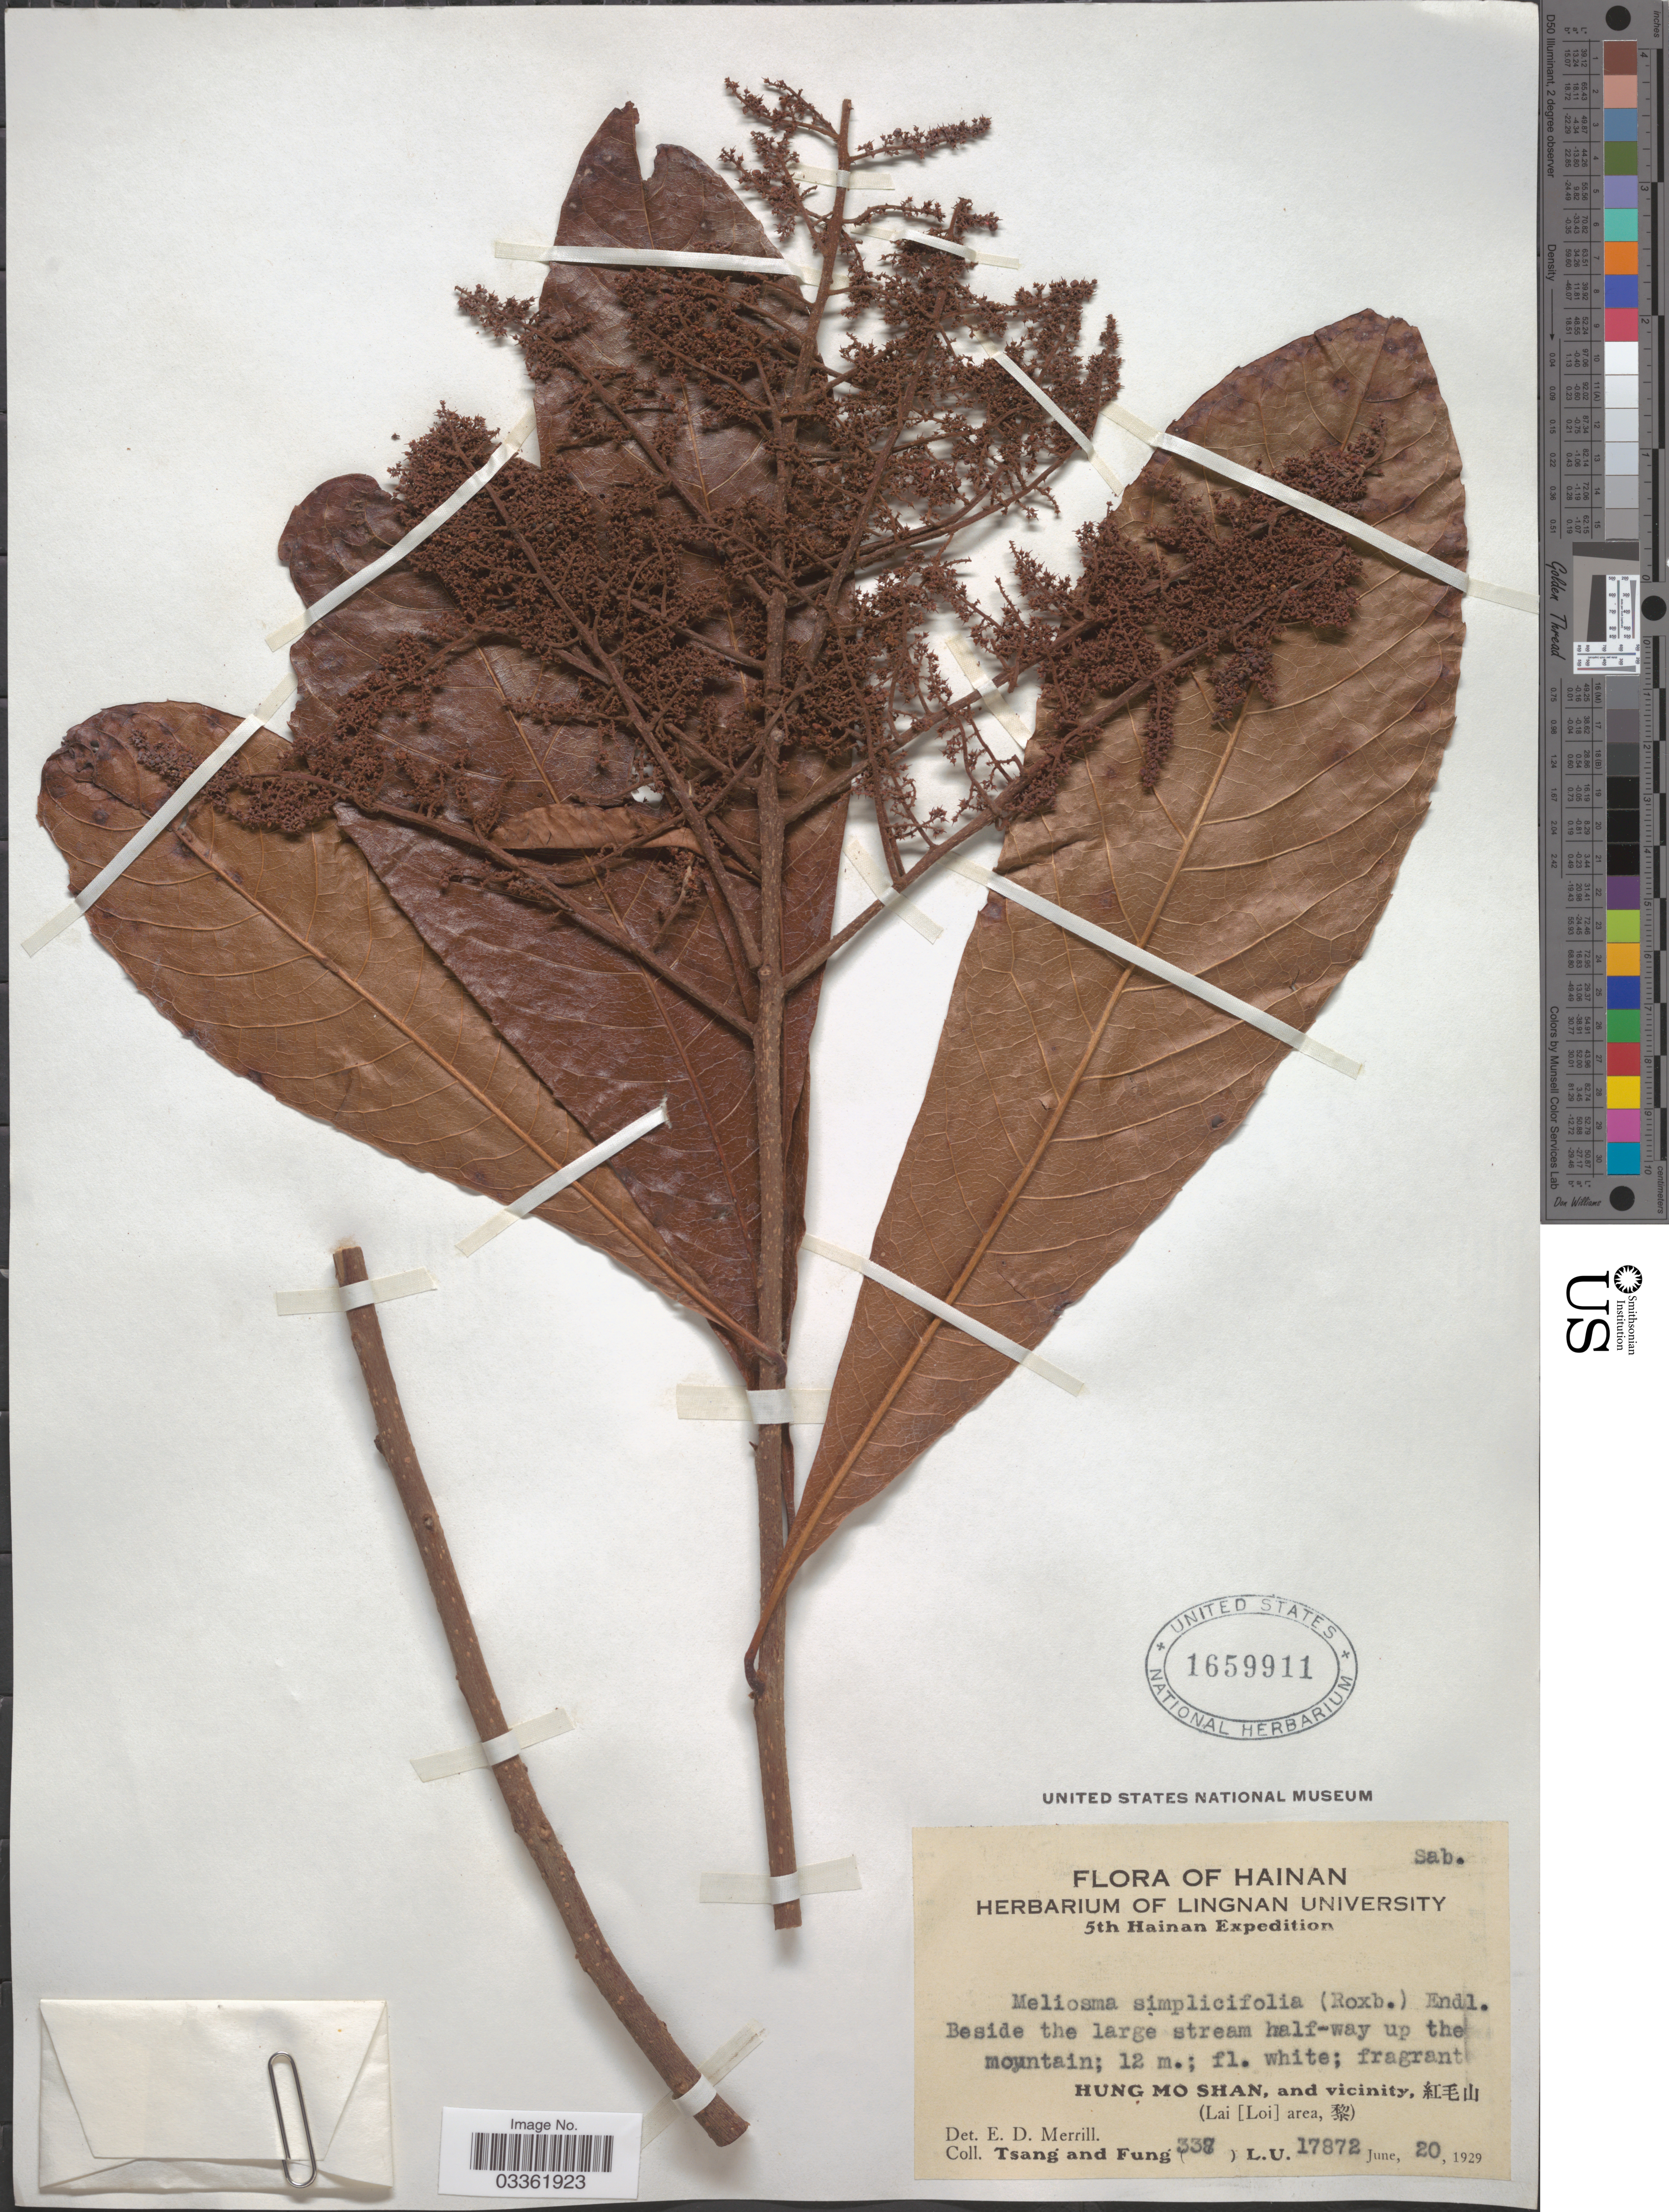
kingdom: Plantae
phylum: Tracheophyta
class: Magnoliopsida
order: Proteales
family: Sabiaceae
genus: Meliosma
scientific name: Meliosma simplicifolia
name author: (Roxb.) Walp.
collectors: -- Tsang & Fung, --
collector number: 337/L.U.17872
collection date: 1929-06-20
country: China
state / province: Hainan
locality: HuMo Shan, and vicinity, (Lai (Loi) area/ Li and Miao Autonomous Prefecture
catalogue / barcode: US 1659911